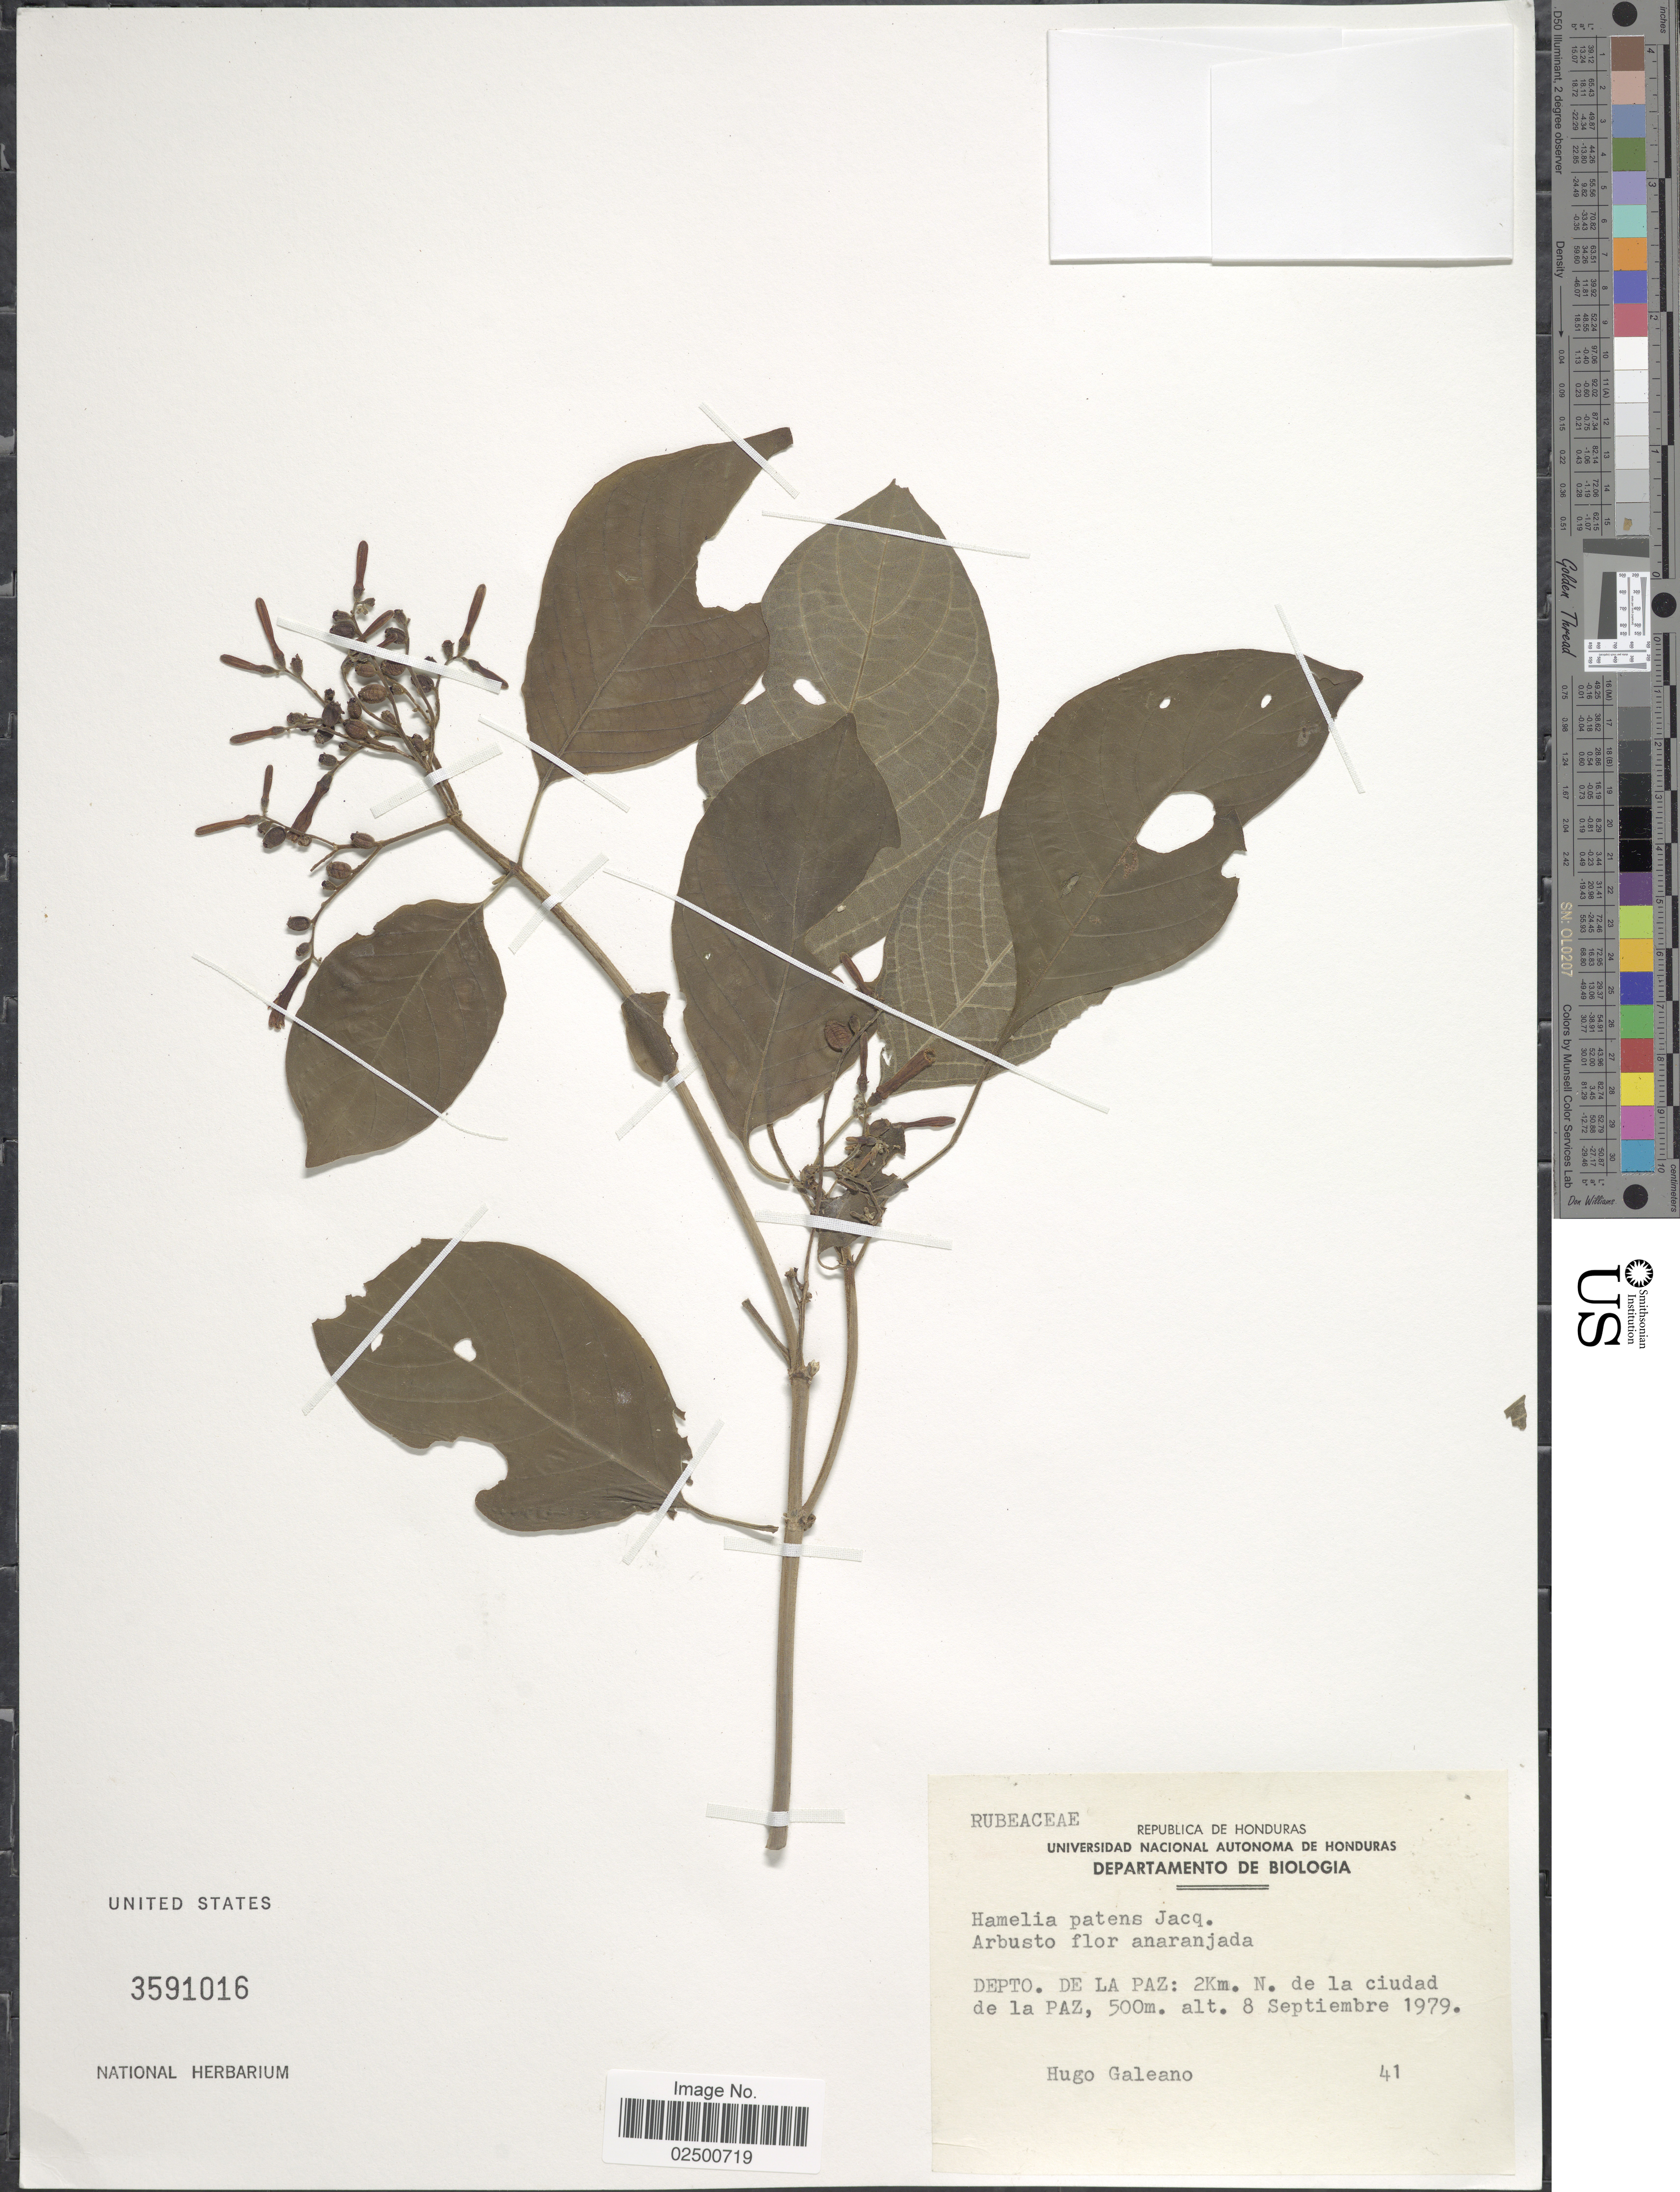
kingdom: Plantae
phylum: Tracheophyta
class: Magnoliopsida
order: Gentianales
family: Rubiaceae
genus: Hamelia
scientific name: Hamelia patens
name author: Jacq.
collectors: H. Galeano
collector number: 41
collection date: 1979-09-08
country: Honduras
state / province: La Paz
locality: Depto. de La Paz: 2Km. de la ciudad de la Paz.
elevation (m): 500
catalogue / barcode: US 3591016